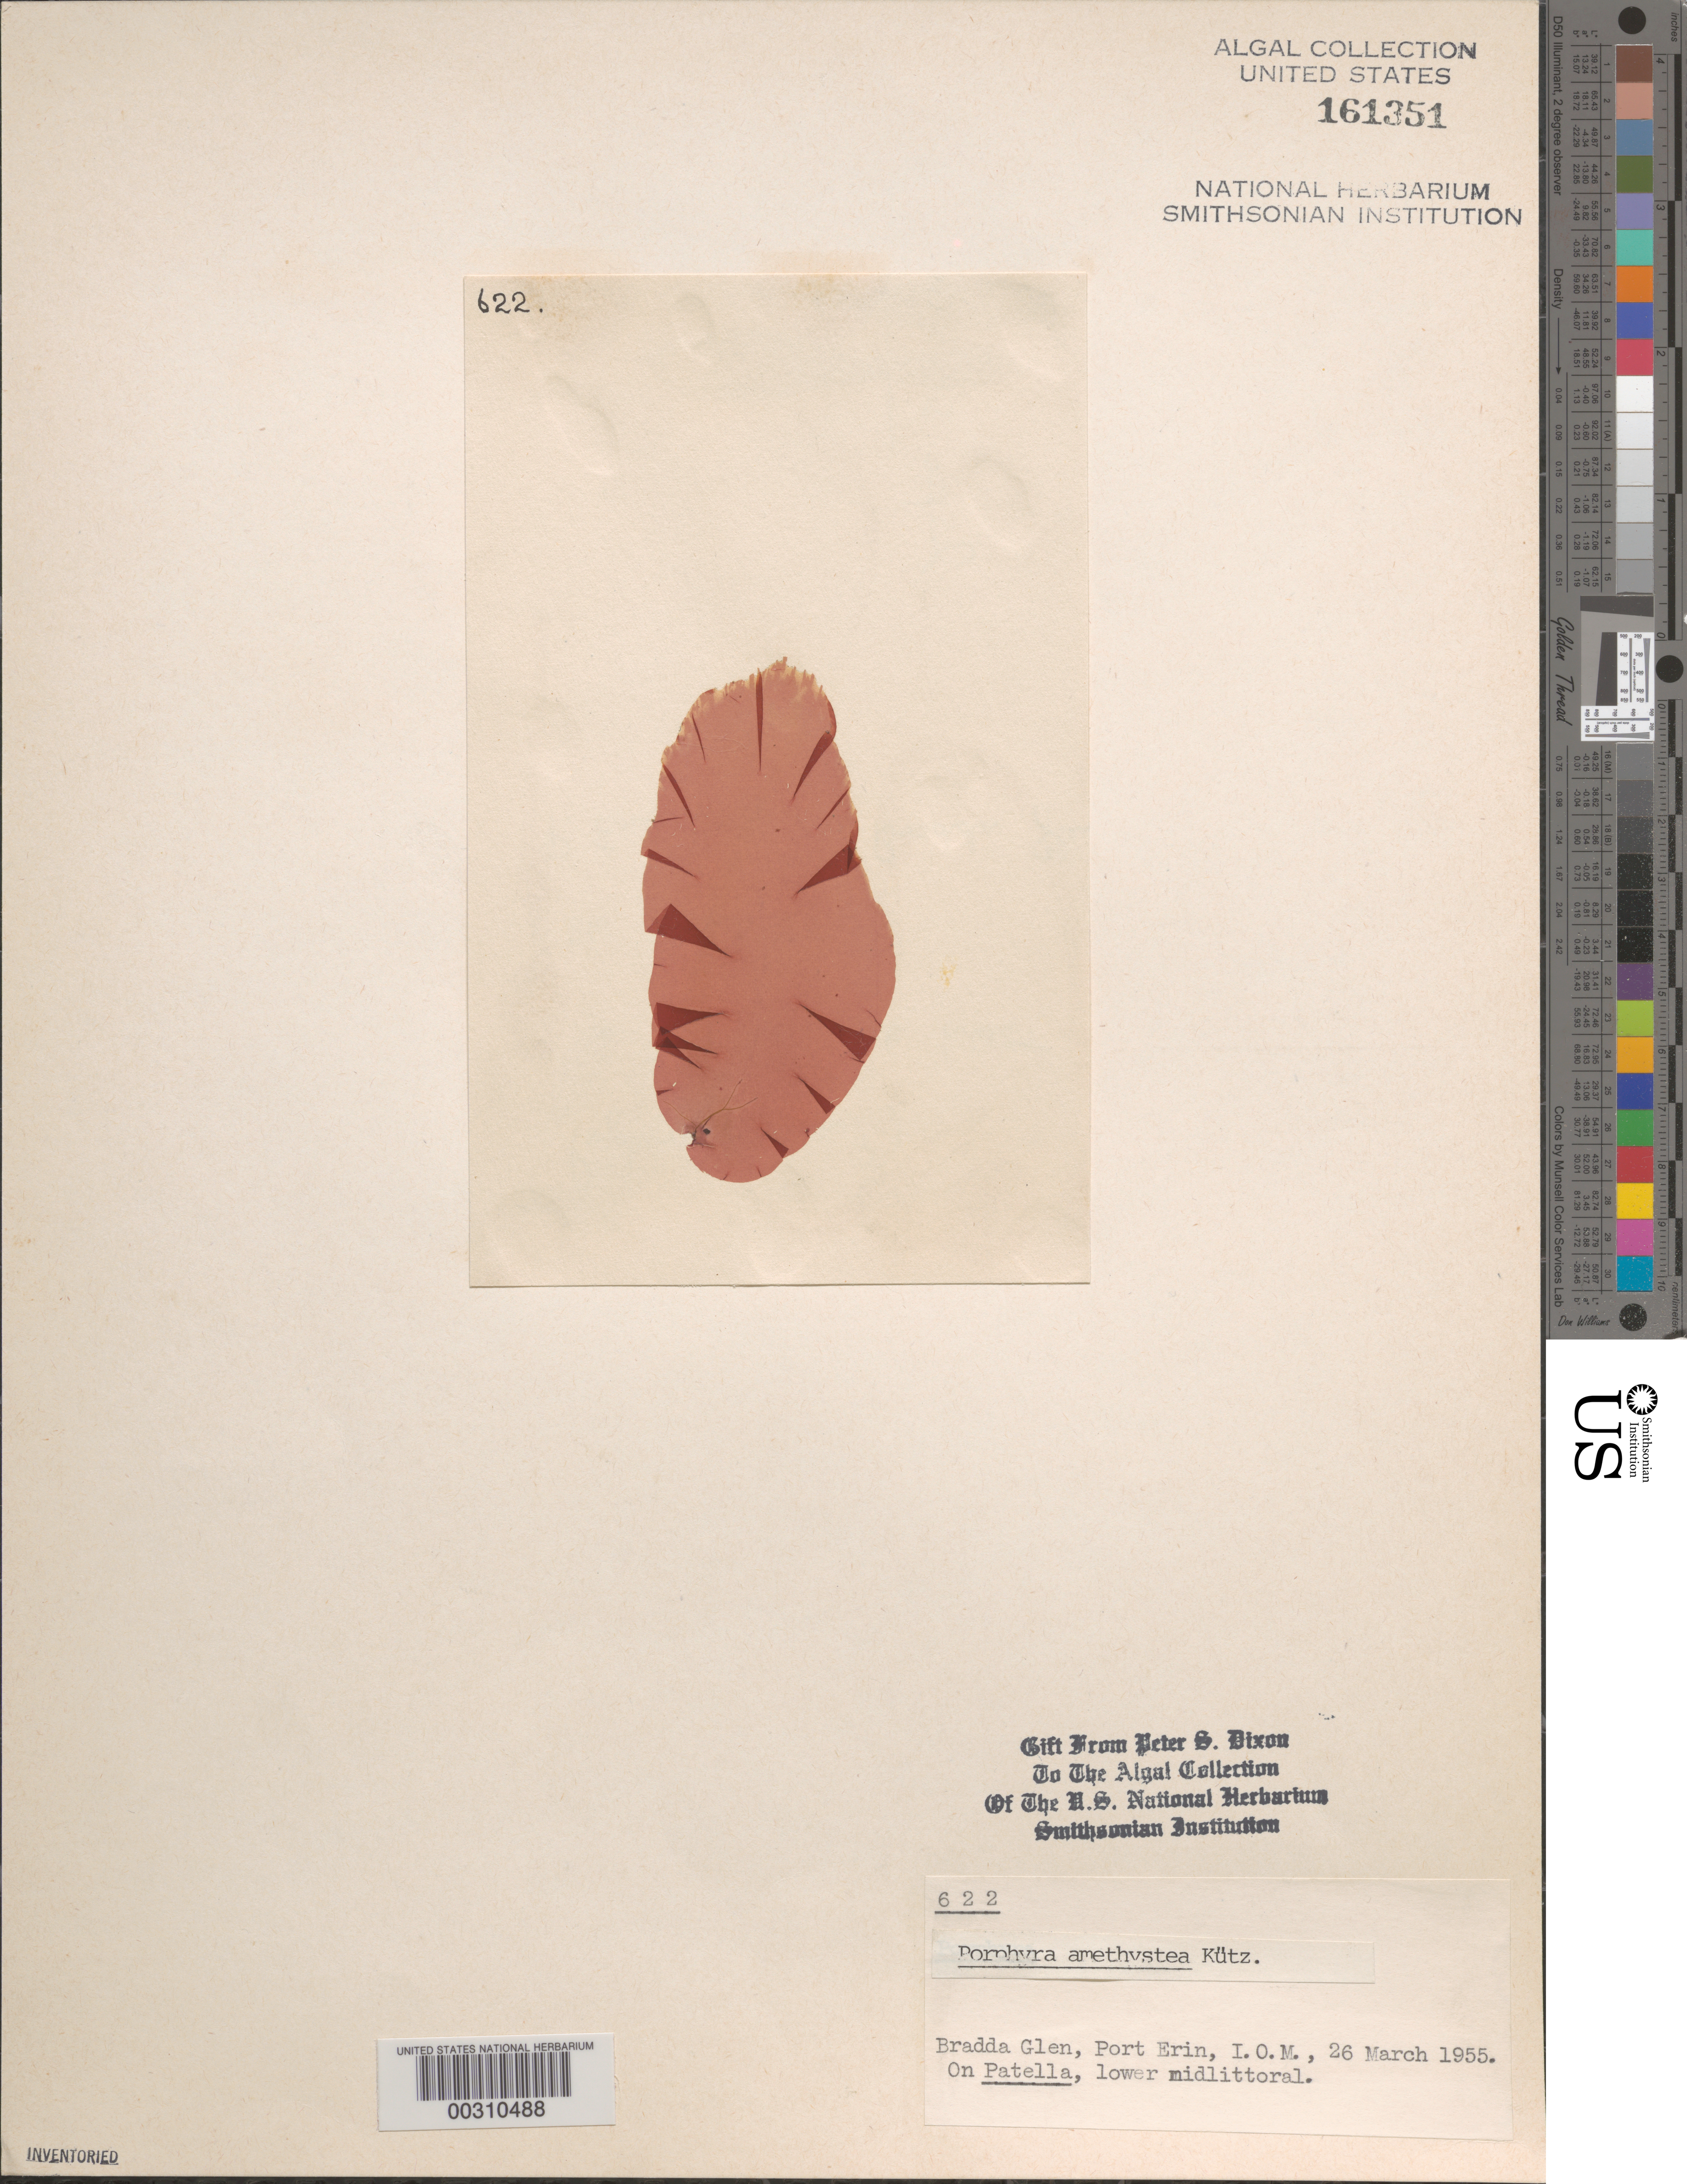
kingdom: Plantae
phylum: Rhodophyta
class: Bangiophyceae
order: Bangiales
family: Bangiaceae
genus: Porphyra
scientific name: Porphyra purpurea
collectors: P. S. Dixon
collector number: PSD 622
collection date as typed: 26 Mar 1955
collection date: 1955-03-26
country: United Kingdom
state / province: England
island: Isle of Man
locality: Bradda Glen, Port Erin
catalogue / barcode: US 161351